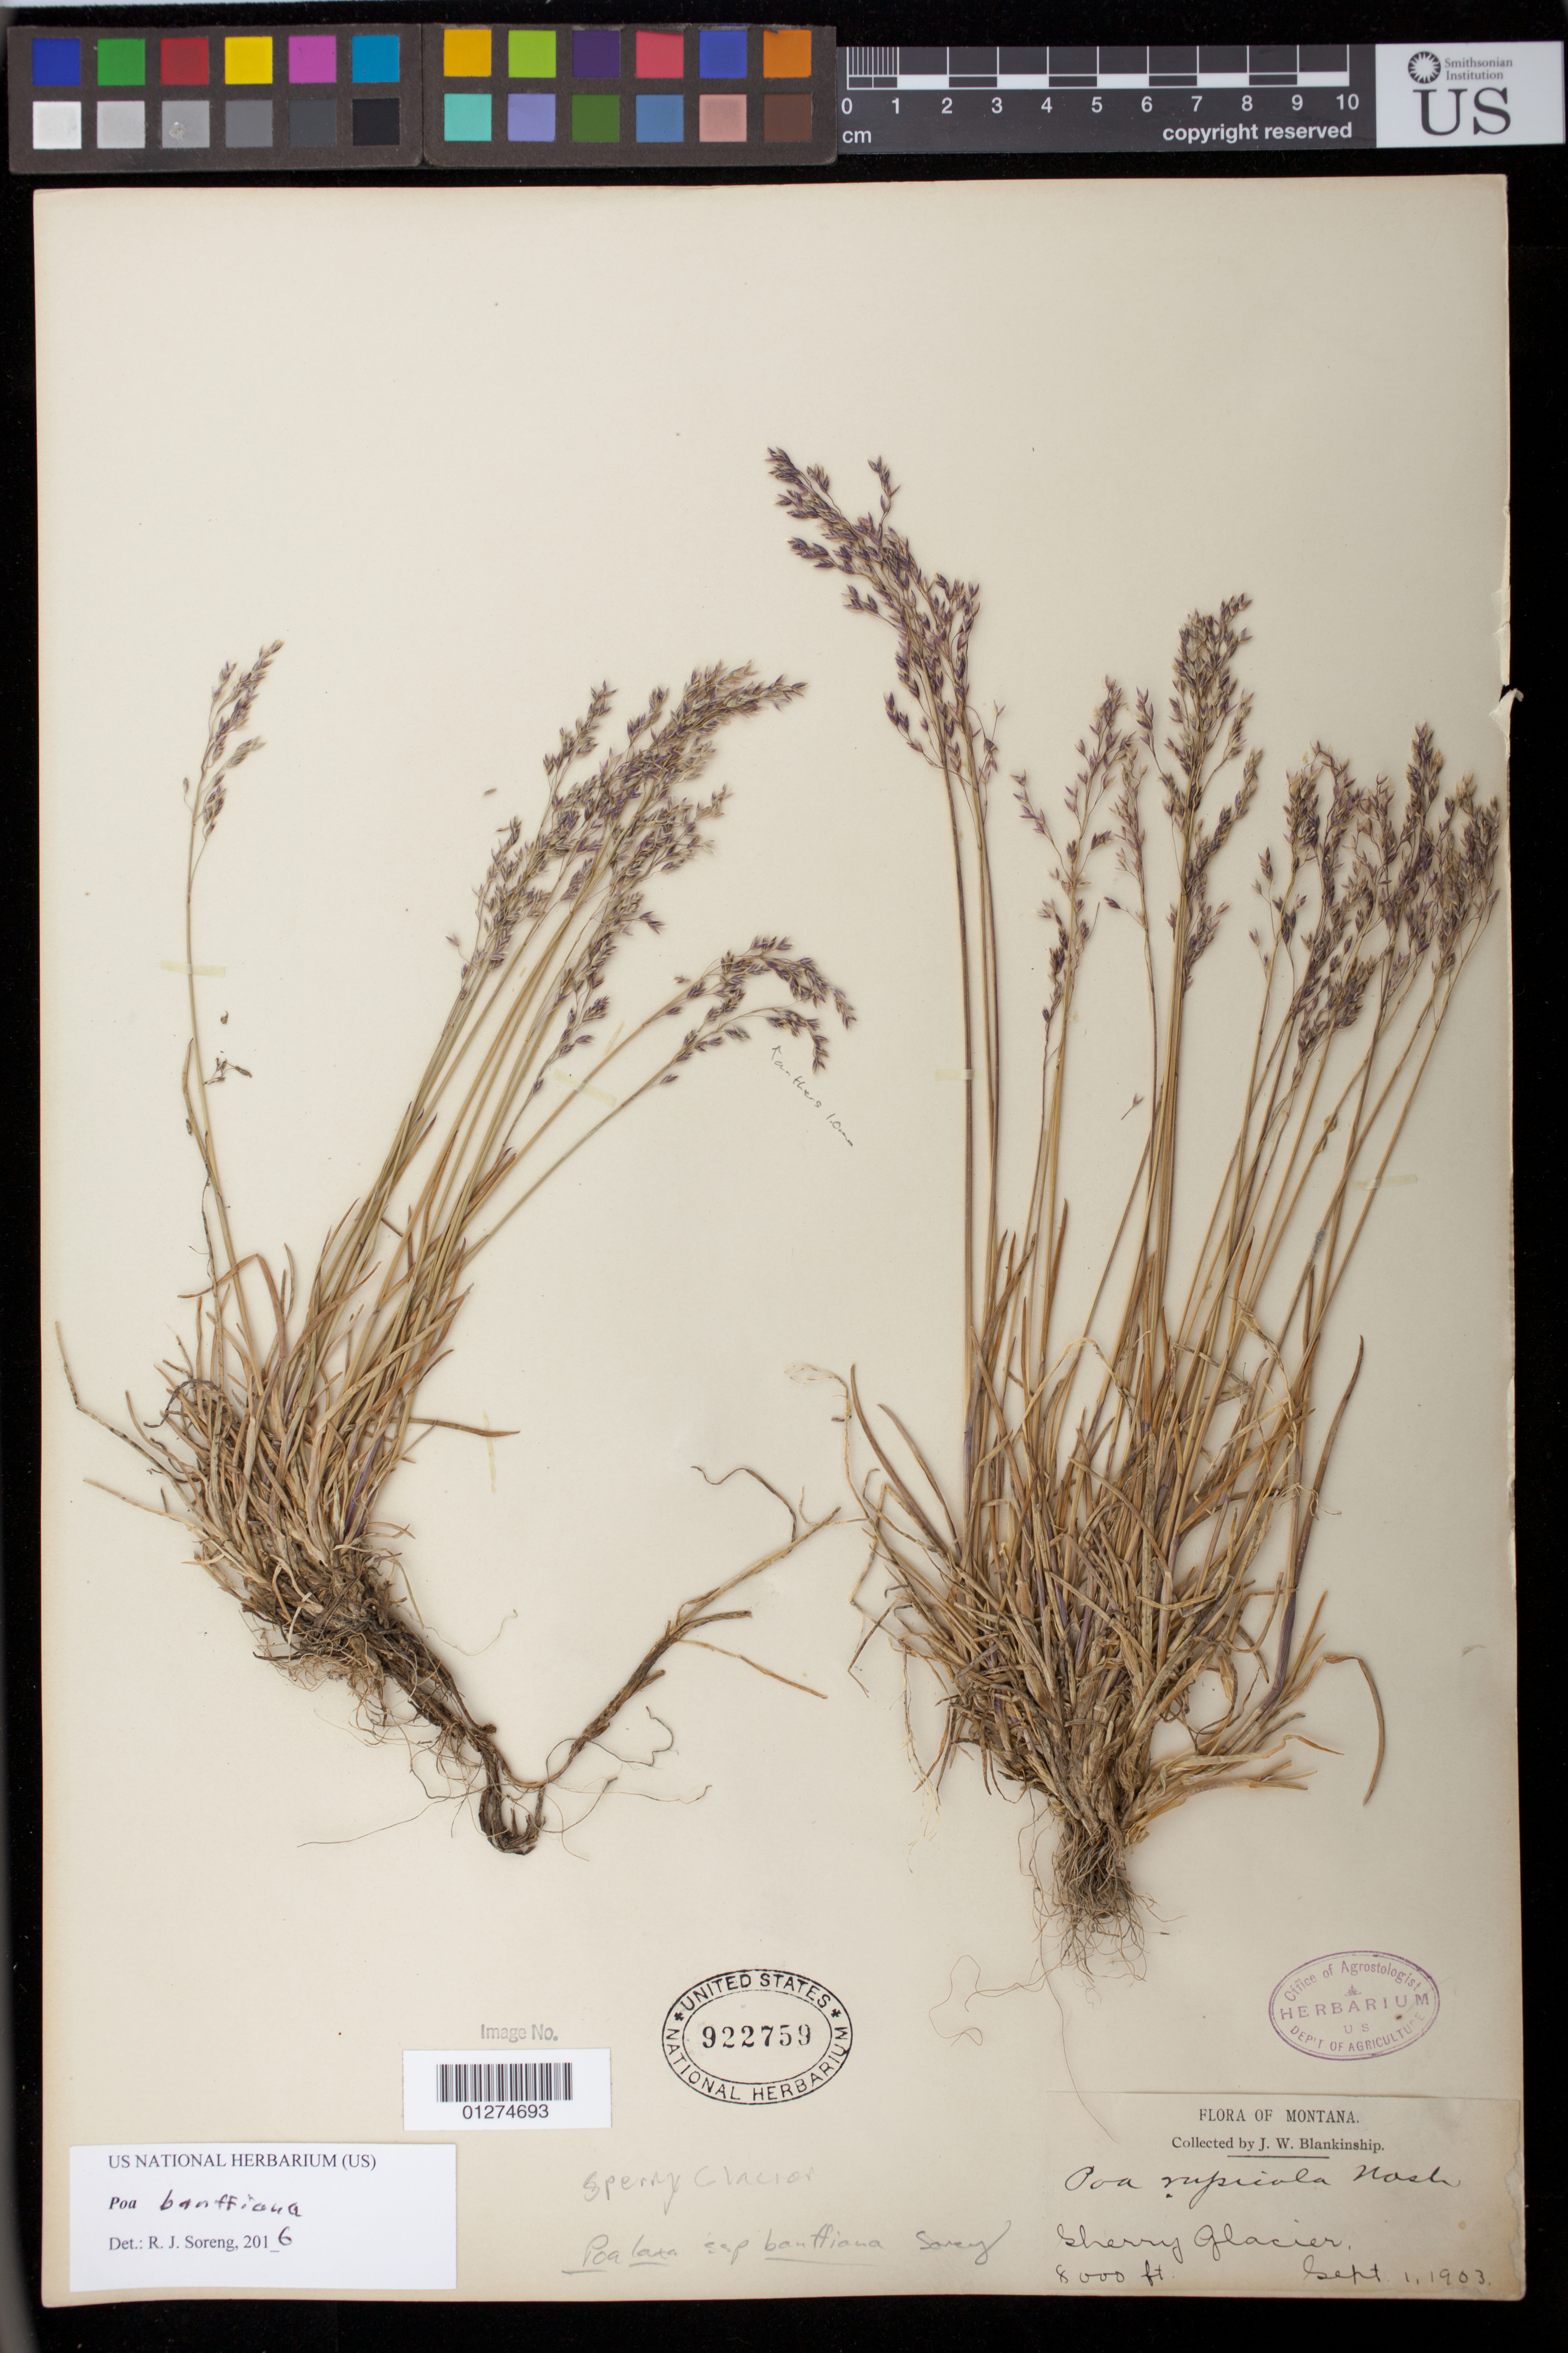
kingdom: Plantae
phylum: Tracheophyta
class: Liliopsida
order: Poales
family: Poaceae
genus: Poa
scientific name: Poa banffiana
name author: (Soreng) Soreng & L.J. Gillespie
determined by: Soreng, Robert J., Research Associate (BOT), Smithsonian Institution - National Museum of Natural History (UNITED STATES)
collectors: J. W. Blankinship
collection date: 1903-09-01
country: United States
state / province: Montana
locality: Sherry Glacier [Glacier Natl. Park]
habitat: Alpine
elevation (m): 2438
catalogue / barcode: US 922759